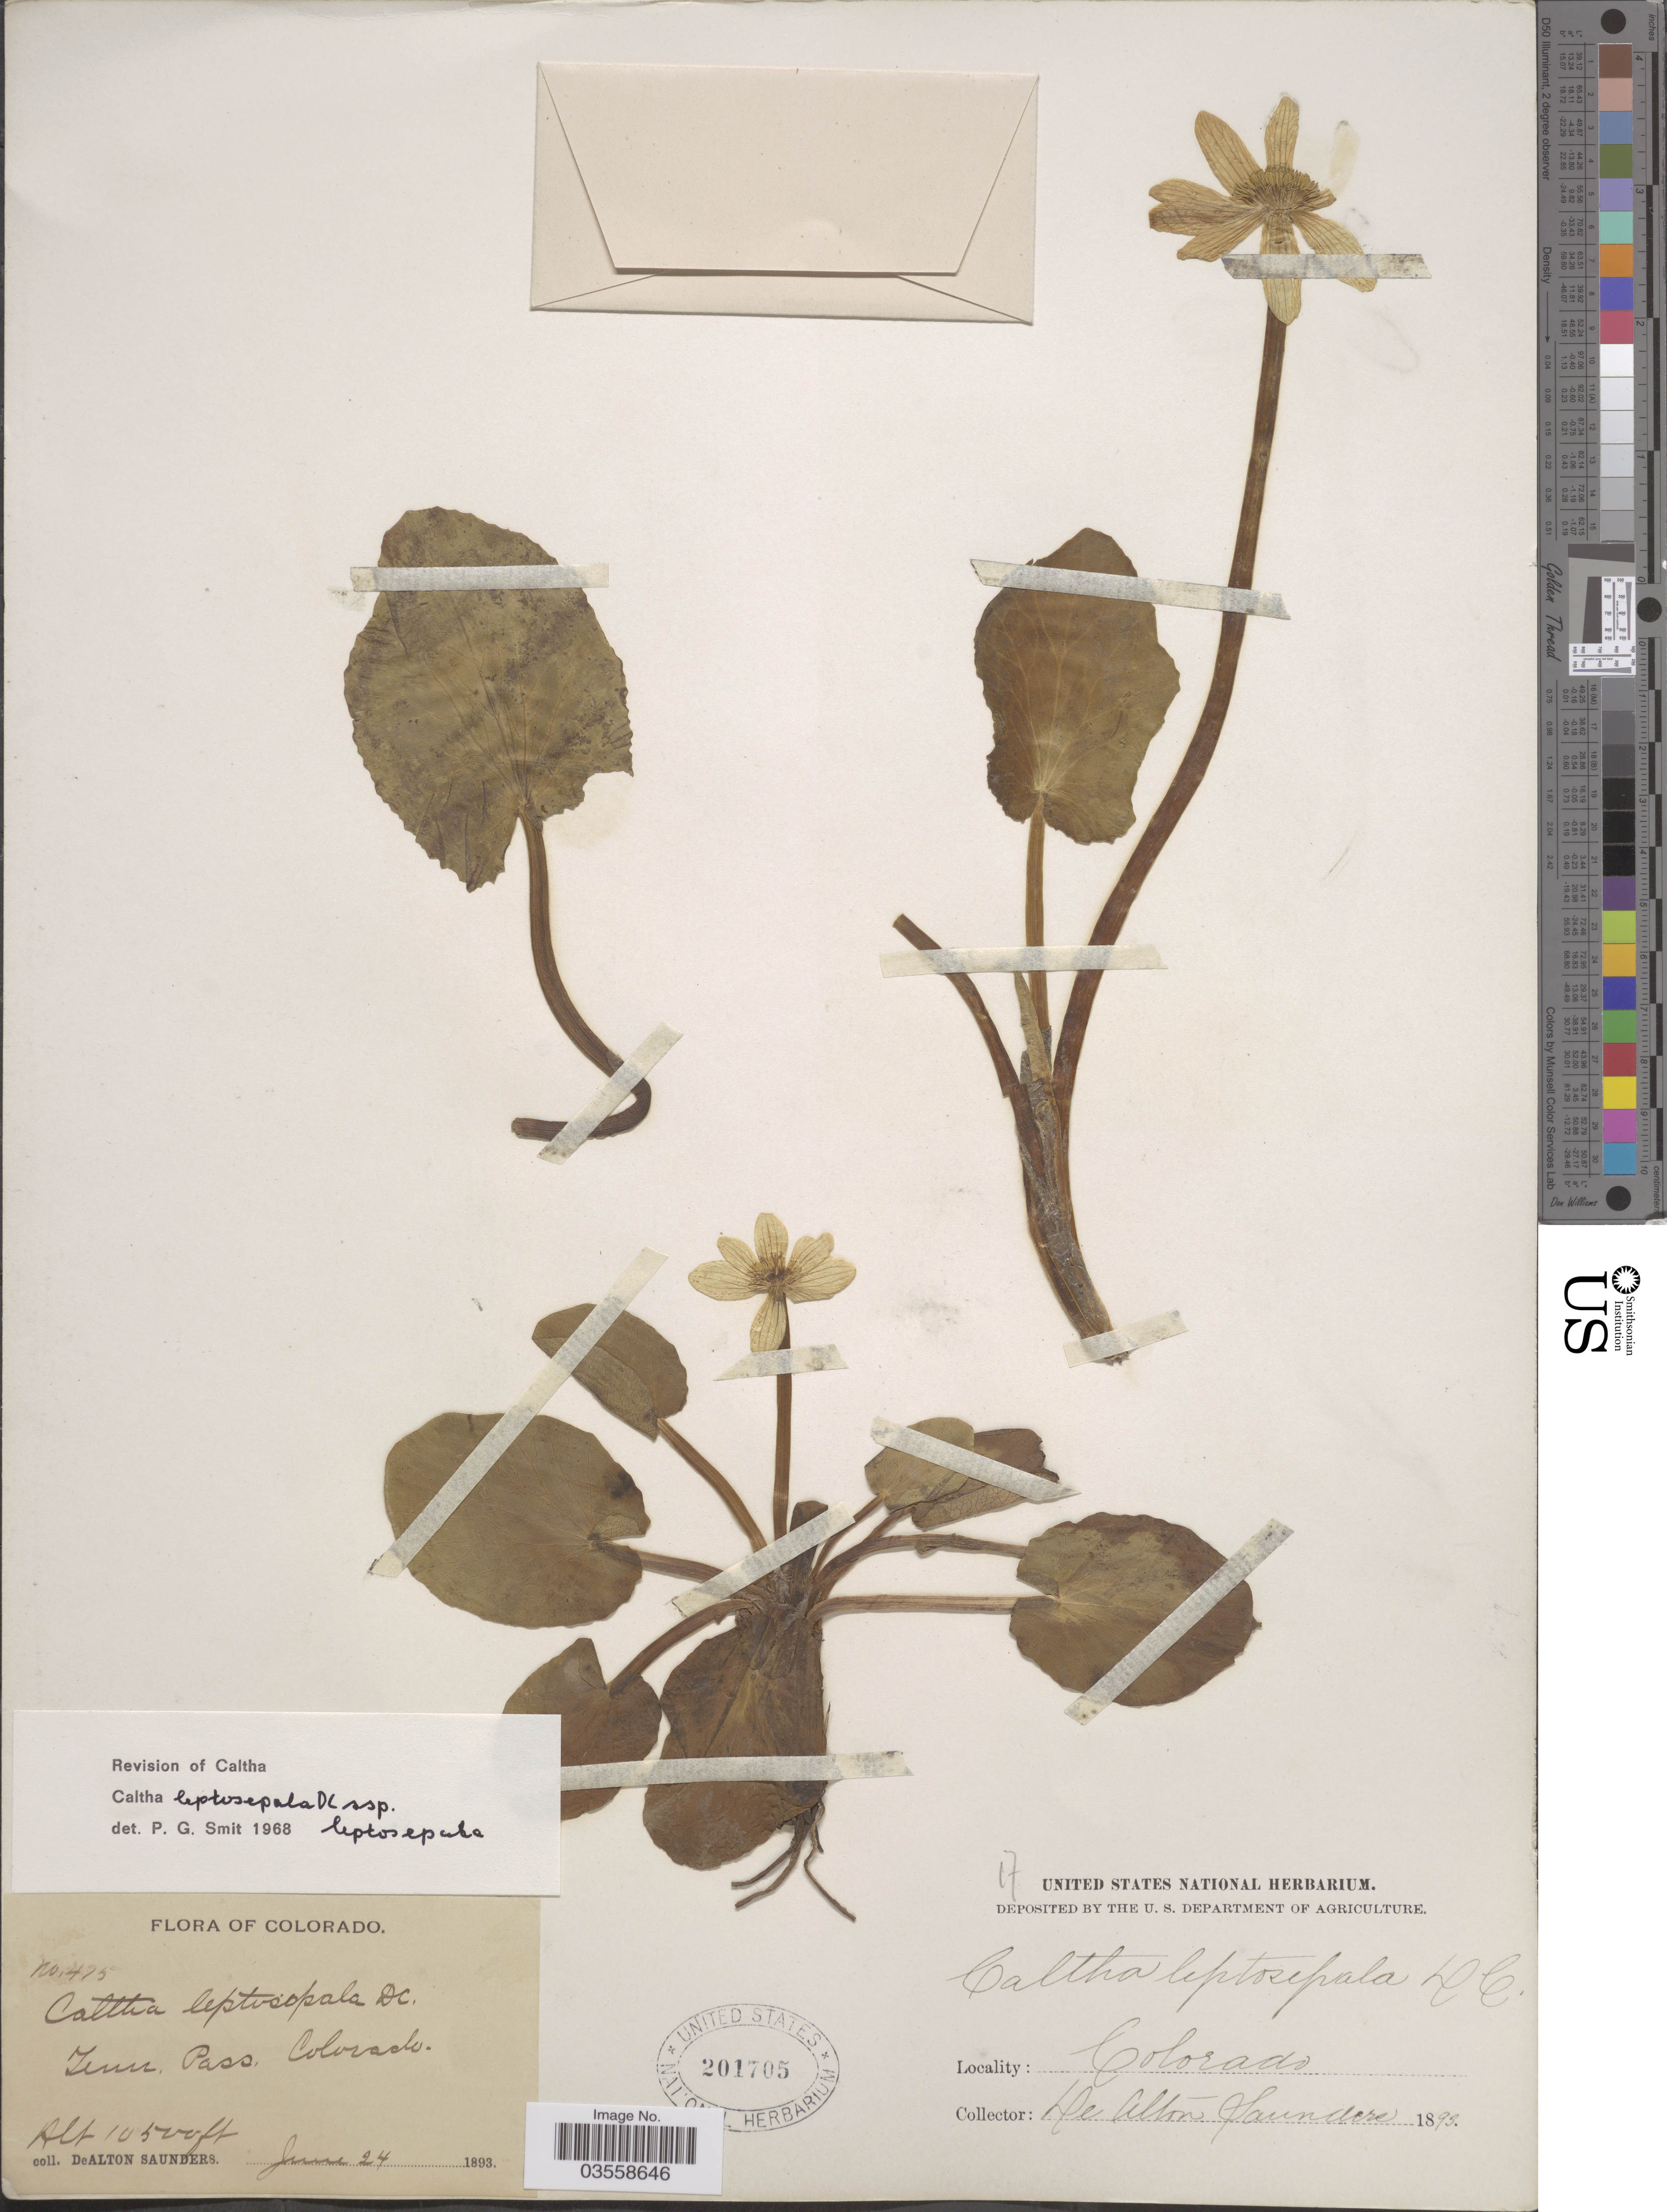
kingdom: Plantae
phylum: Tracheophyta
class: Magnoliopsida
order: Ranunculales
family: Ranunculaceae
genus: Caltha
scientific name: Caltha leptosepala subsp. leptosepala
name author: DC.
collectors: D. A. Saunders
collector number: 475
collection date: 1893-06-24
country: United States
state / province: Colorado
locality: Tenn. Pass.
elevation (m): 3200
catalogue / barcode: US 201705